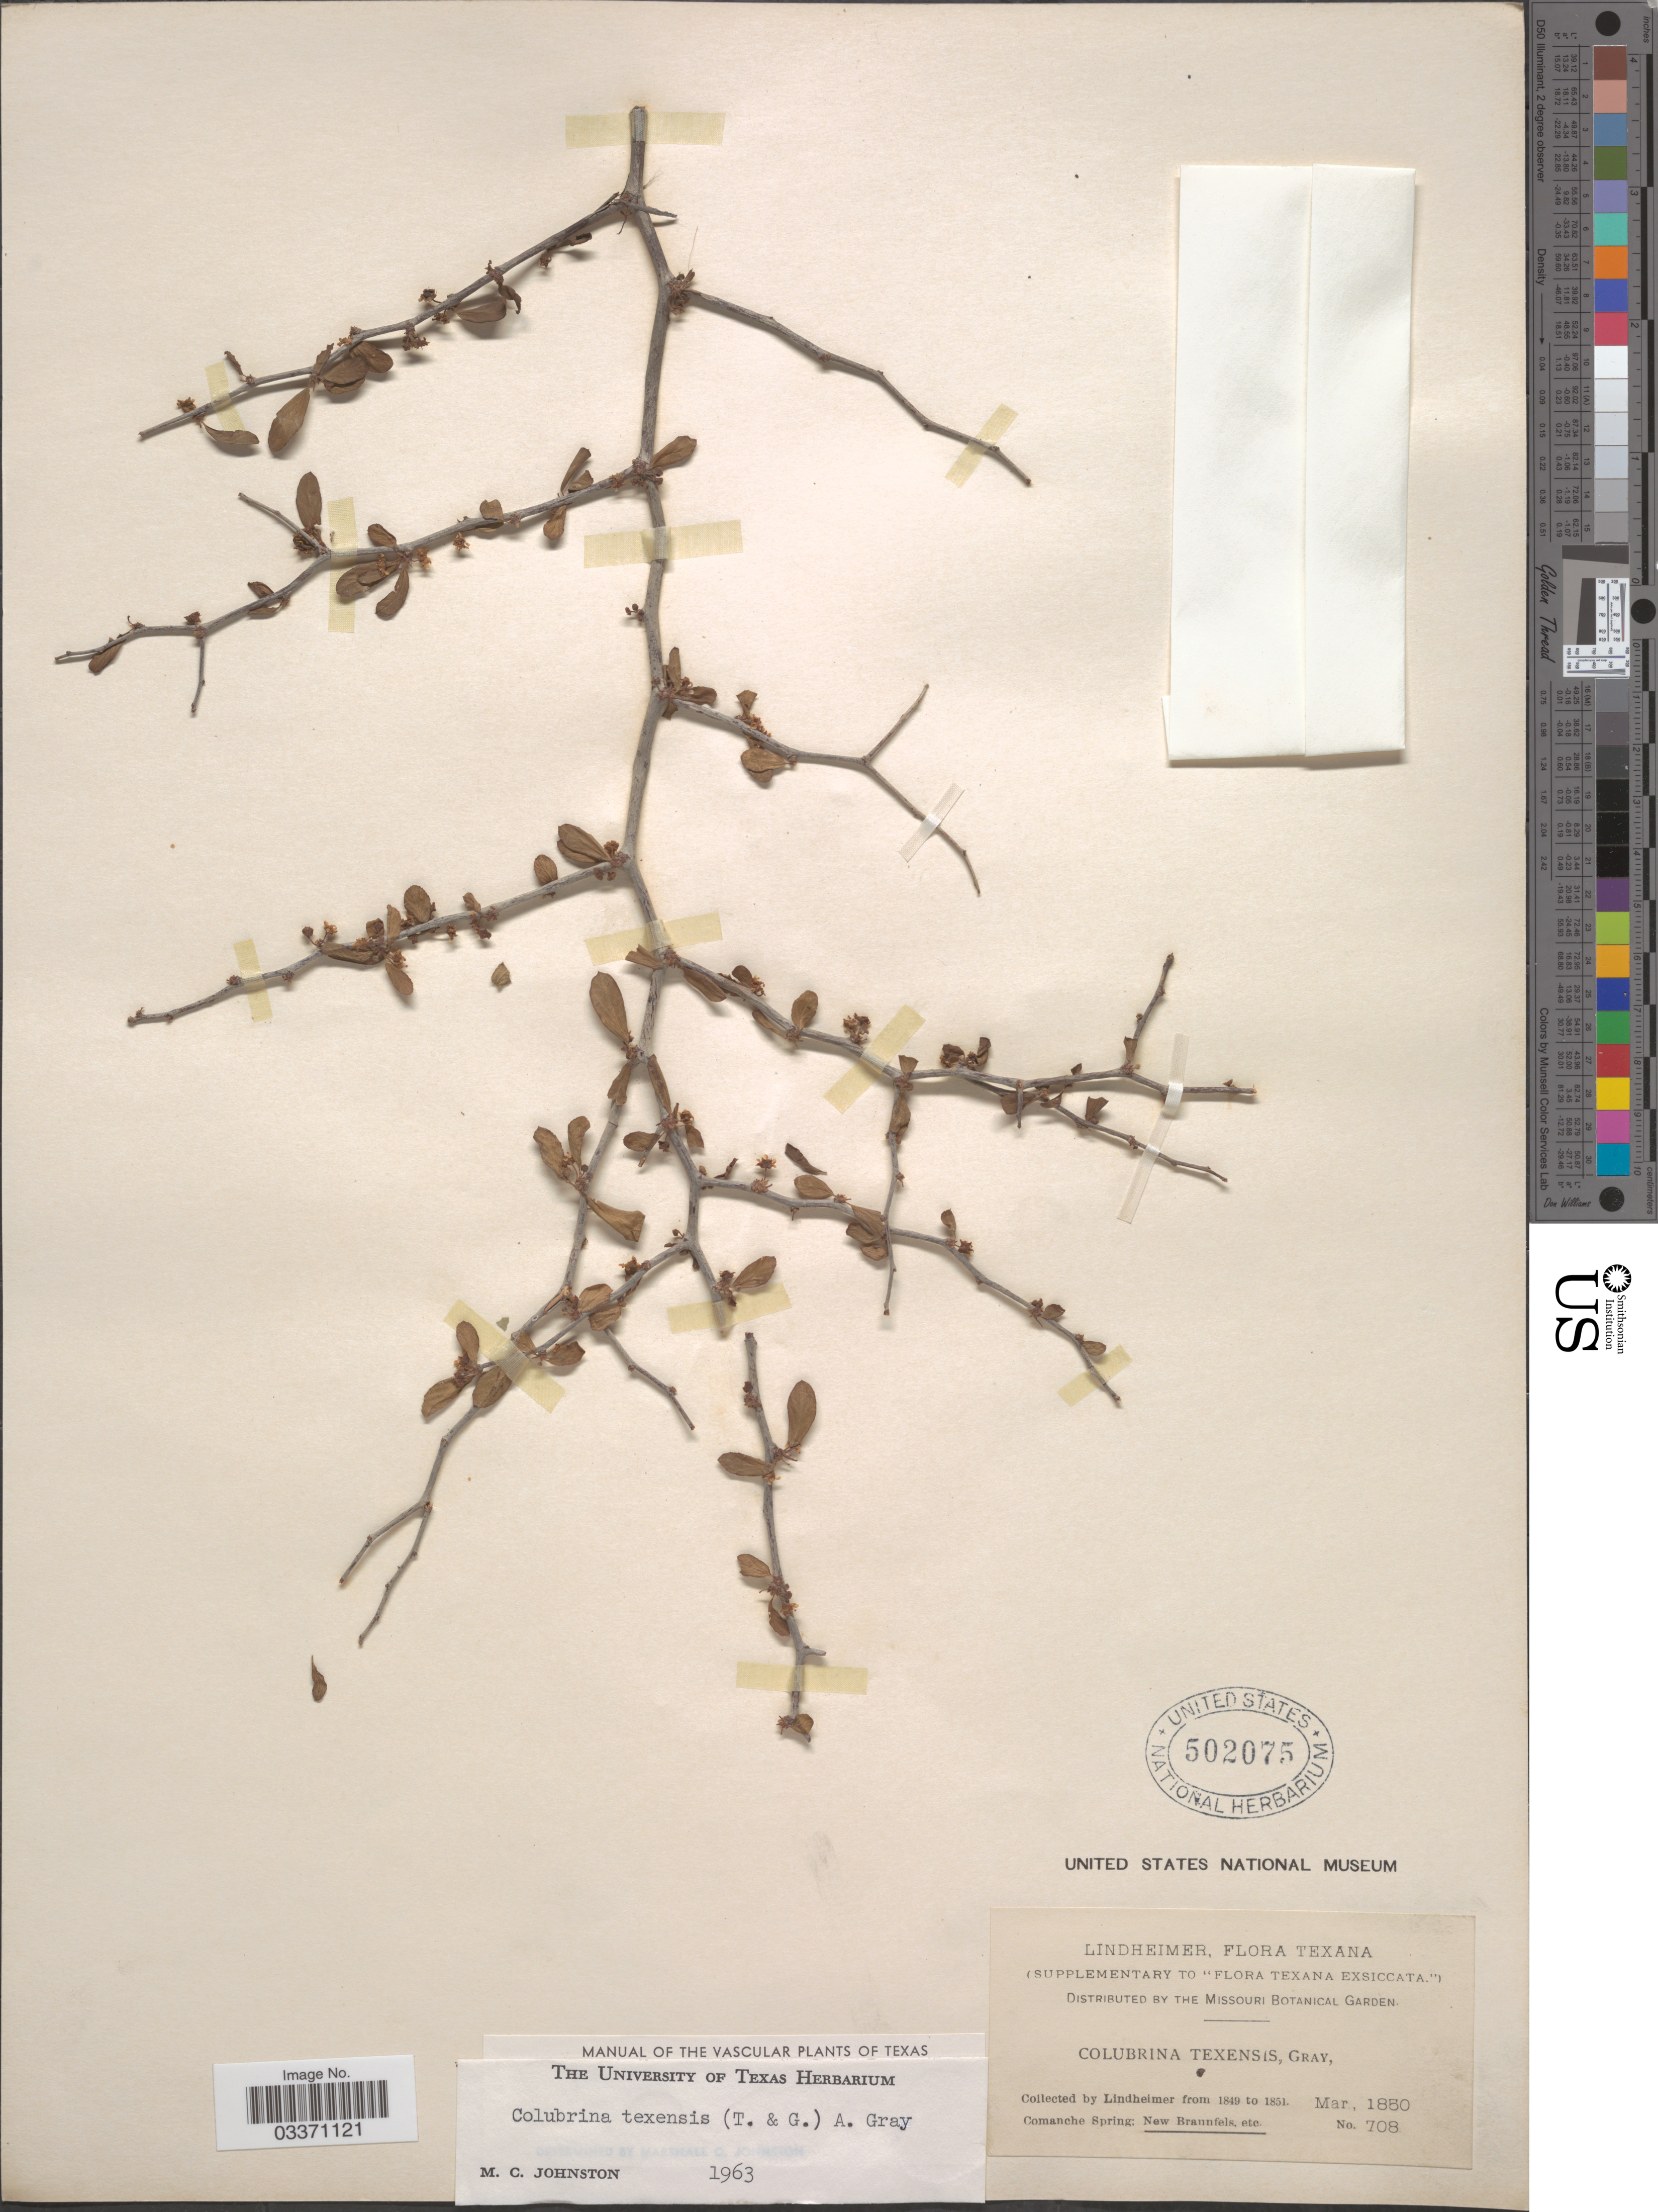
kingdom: Plantae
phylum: Tracheophyta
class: Magnoliopsida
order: Rosales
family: Rhamnaceae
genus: Colubrina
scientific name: Colubrina texensis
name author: (Torr. & A. Gray) A. Gray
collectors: -. Lindheimer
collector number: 708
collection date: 1850-03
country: United States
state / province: Texas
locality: Comanche Spring: New Braunfels, etc.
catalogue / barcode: US 502075